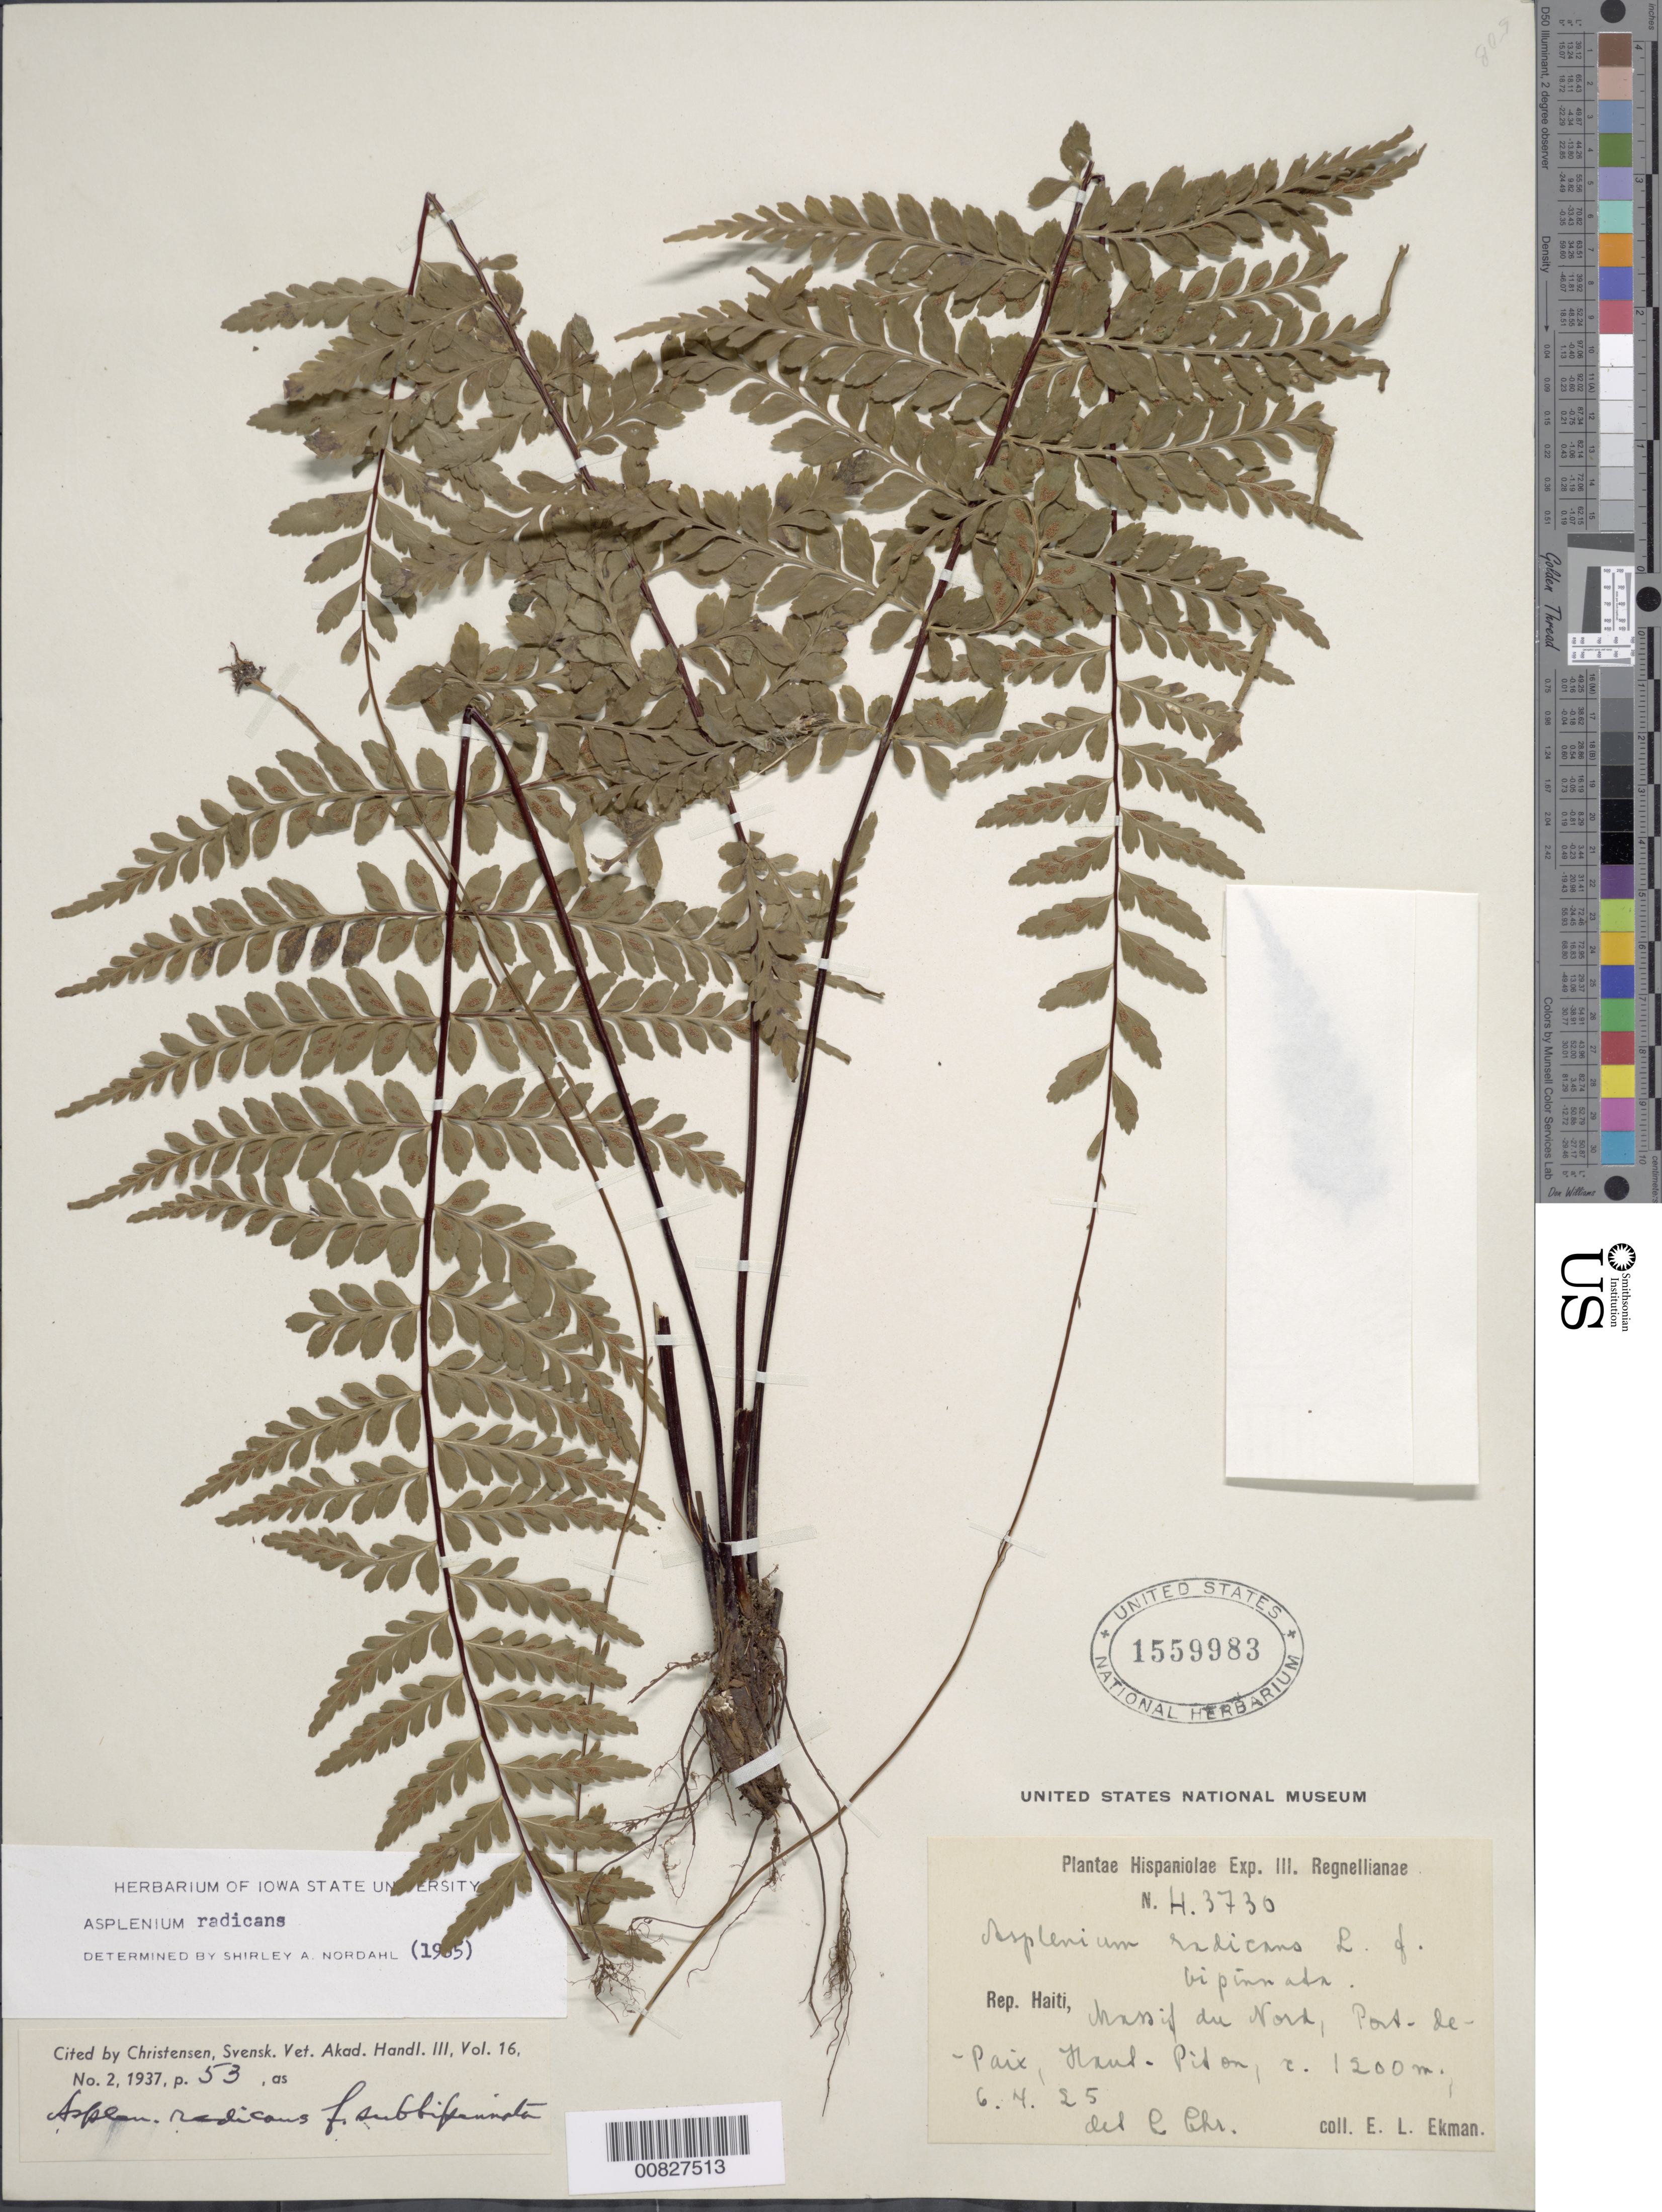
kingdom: Plantae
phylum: Tracheophyta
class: Polypodiopsida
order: Polypodiales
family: Aspleniaceae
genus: Asplenium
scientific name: Asplenium radicans var. alloeopteron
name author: (Kunze ex Klotzsch) Lellinger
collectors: E. L. Ekman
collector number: H 3730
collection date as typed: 06 Apr 1925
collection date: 1925-04-06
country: Haiti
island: Hispaniola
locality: Massif du Nord, Port de Paix, Haut Pìton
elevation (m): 1200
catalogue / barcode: US 1559983